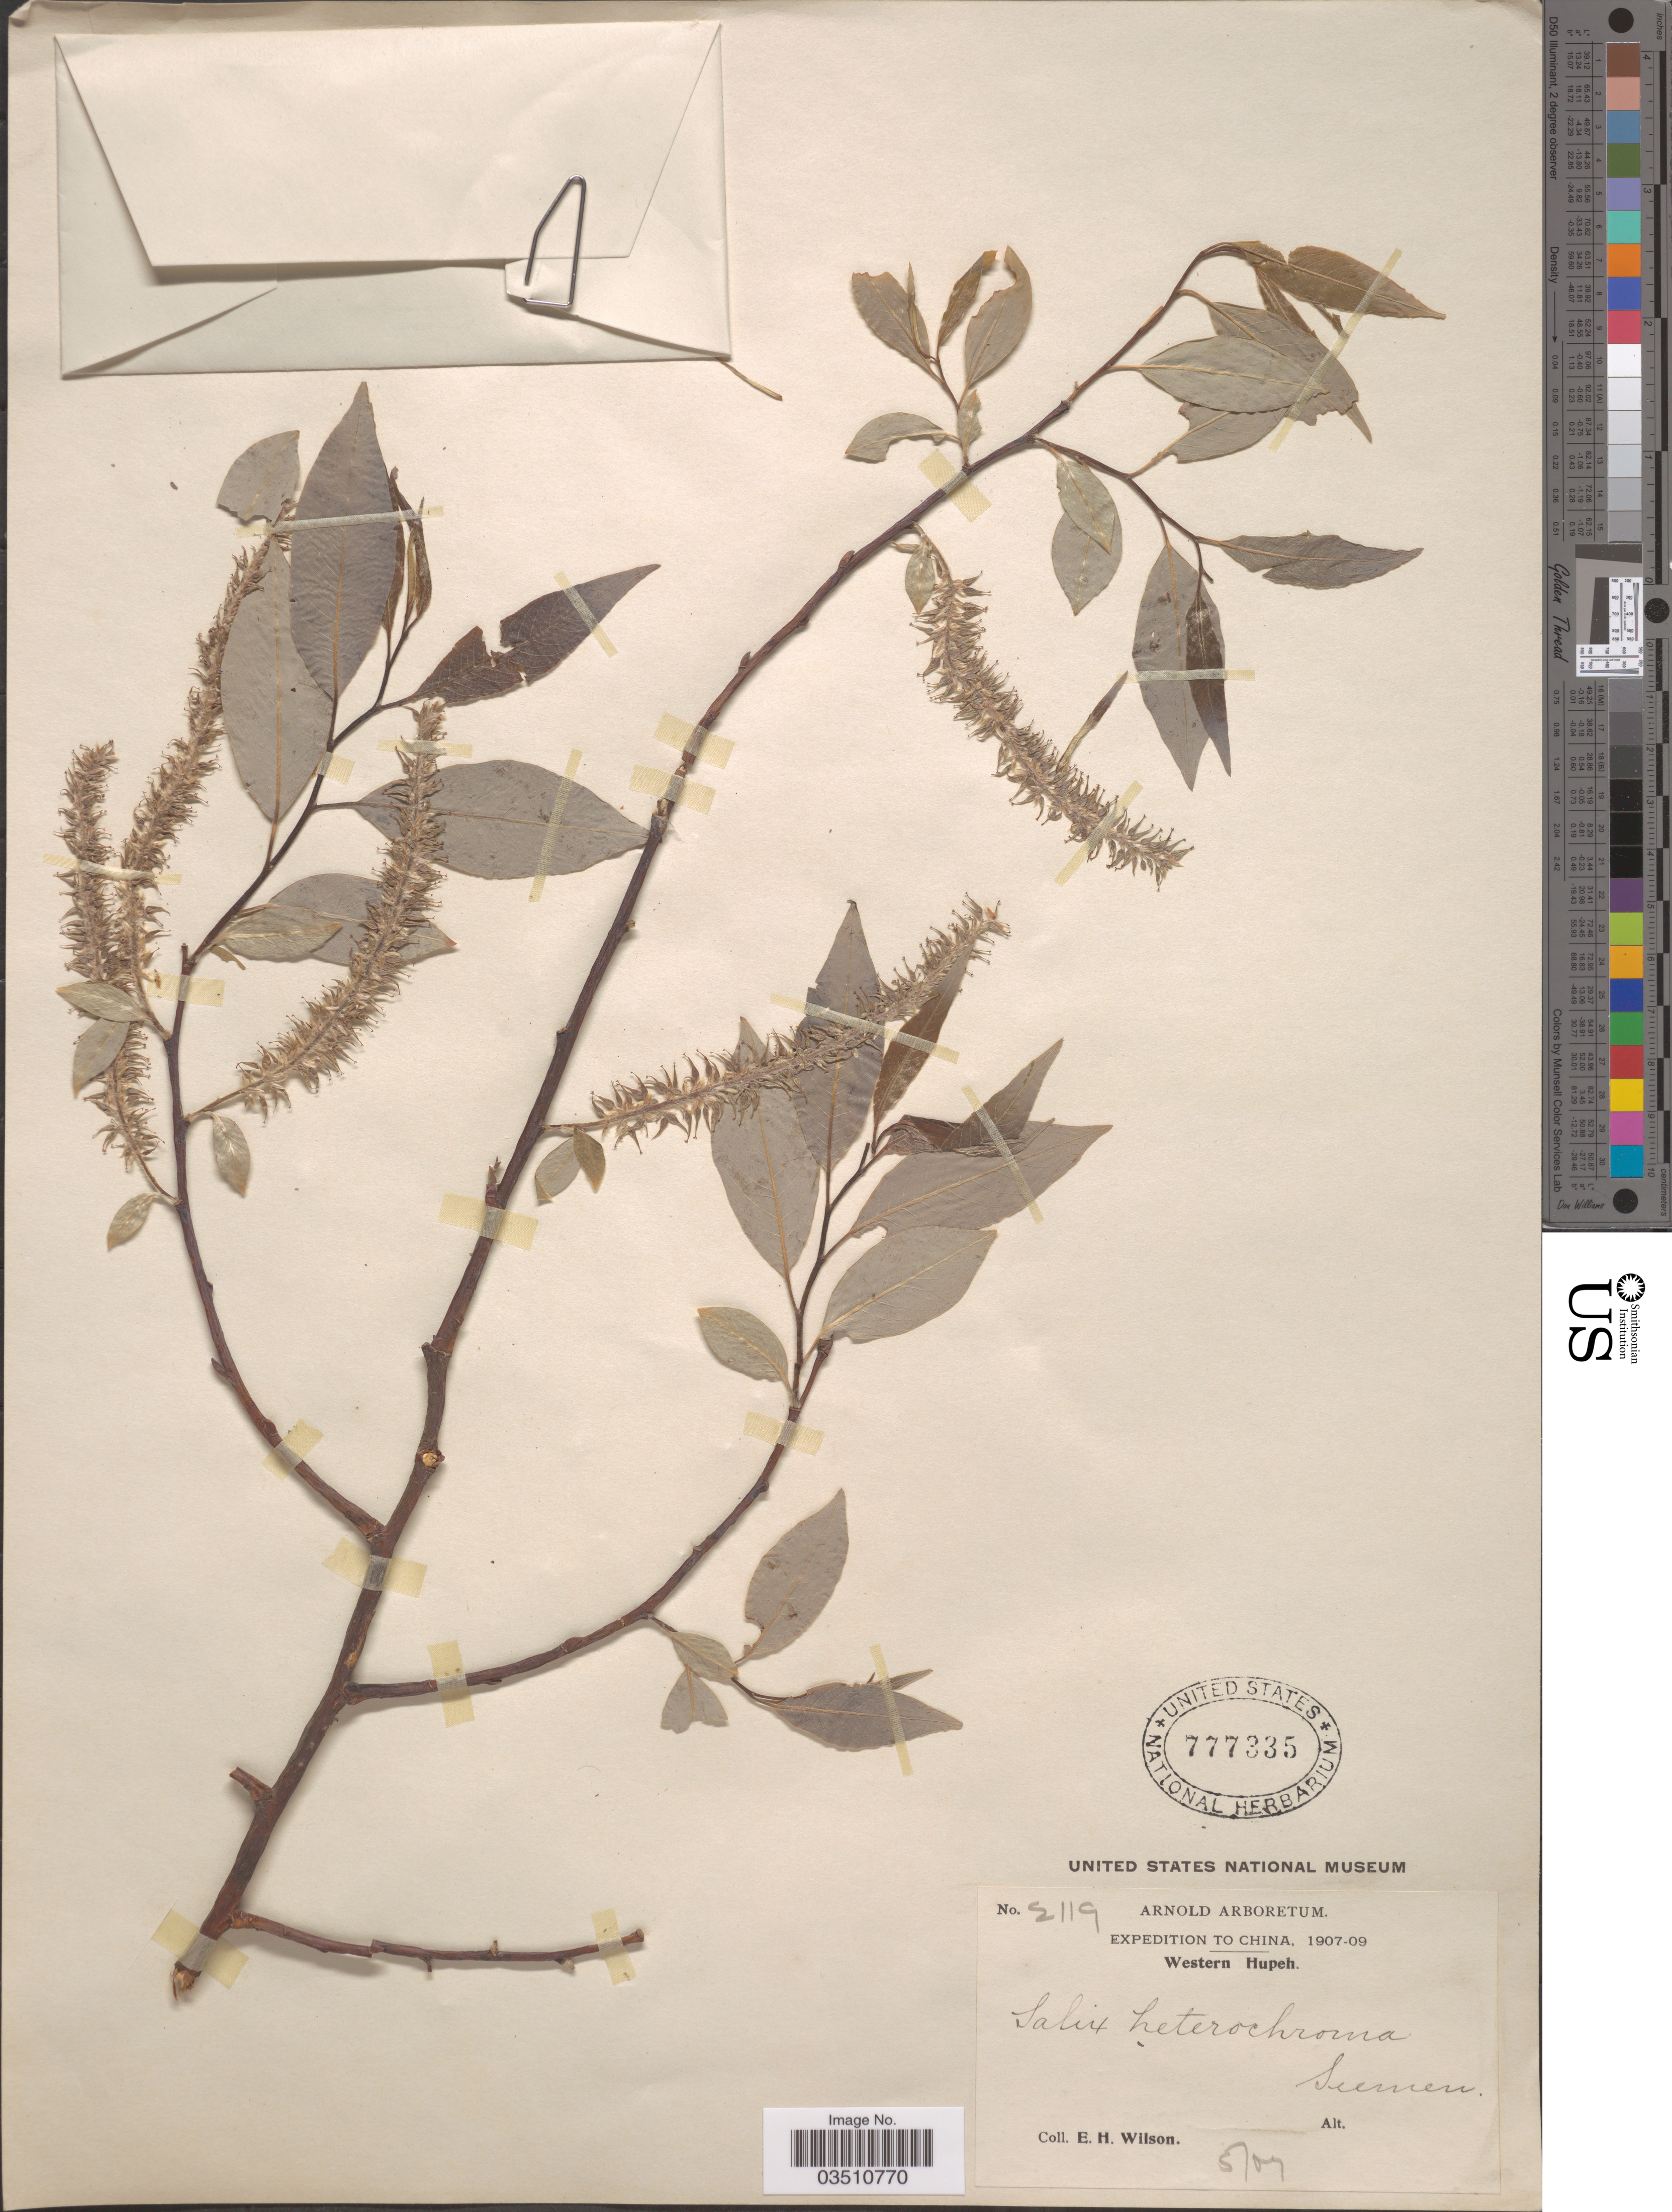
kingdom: Plantae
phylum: Tracheophyta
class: Magnoliopsida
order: Malpighiales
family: Salicaceae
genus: Salix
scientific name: Salix heterochroma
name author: Seemen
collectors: E. Wilson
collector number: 2119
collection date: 1907-05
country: China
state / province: Hubei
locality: Western Hupeh.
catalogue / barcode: US 777335